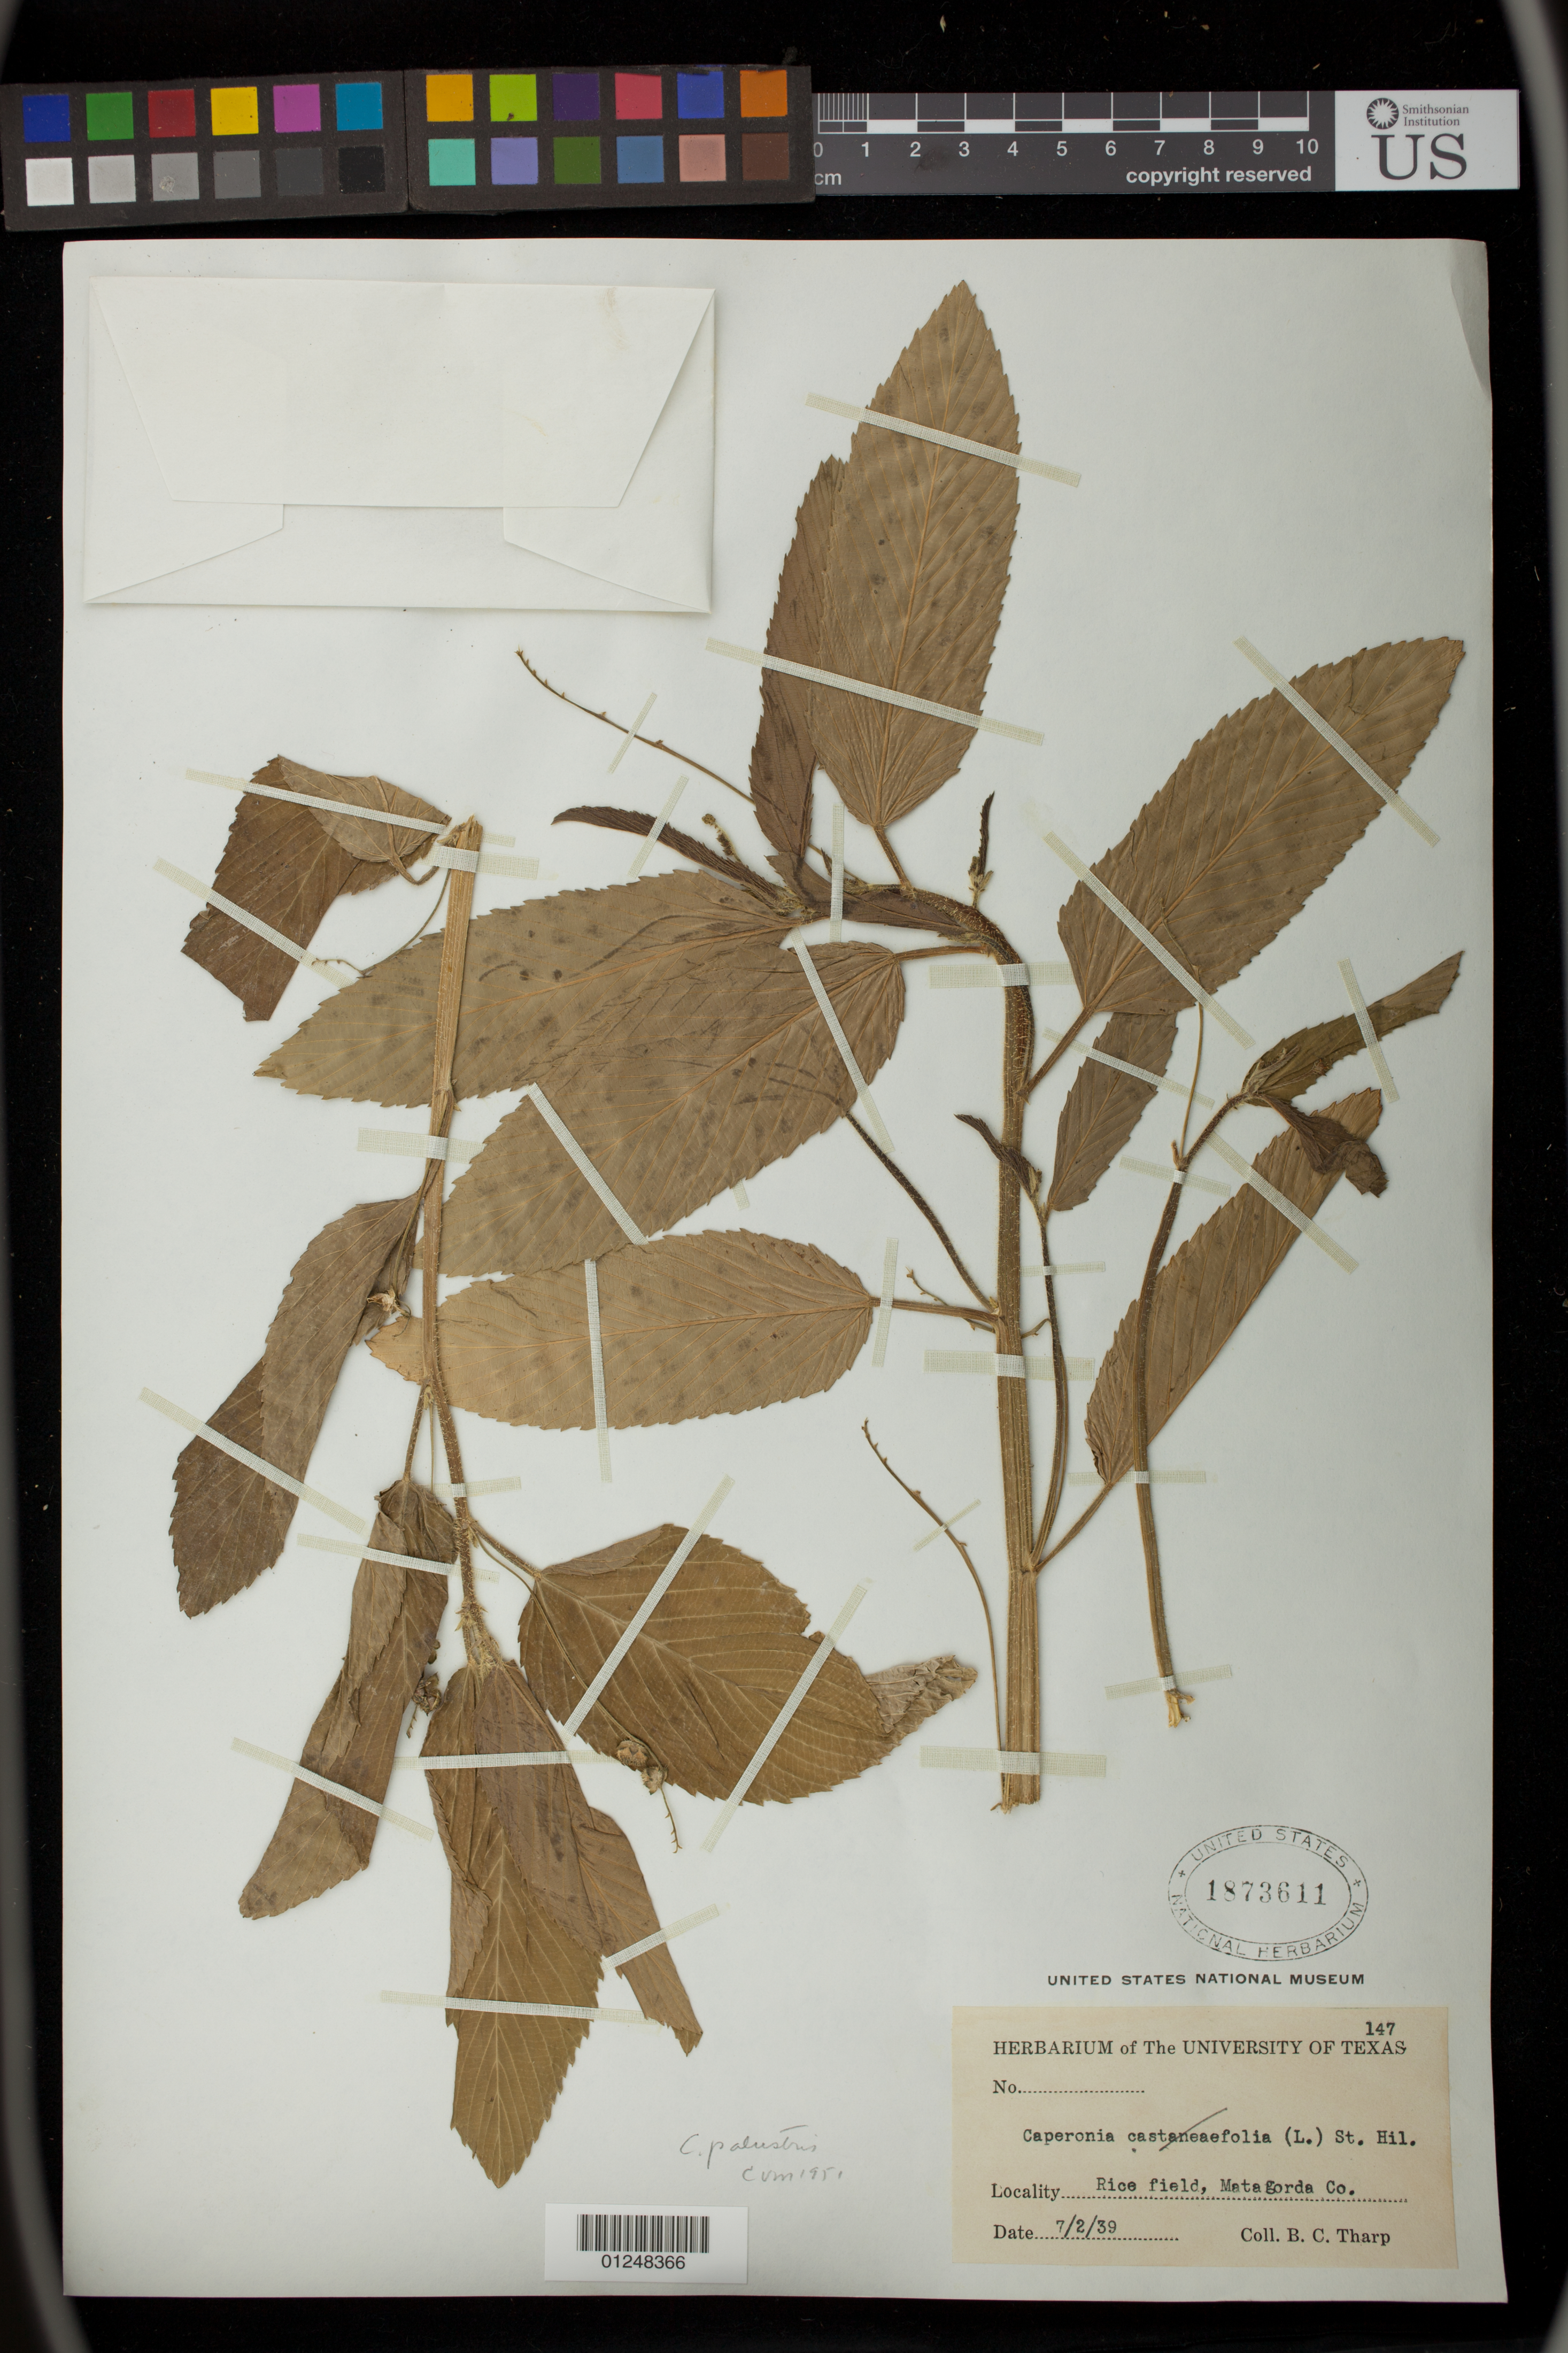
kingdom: Plantae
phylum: Tracheophyta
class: Magnoliopsida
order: Malpighiales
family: Euphorbiaceae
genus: Caperonia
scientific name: Caperonia castaneifolia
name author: (L.) A. St.-Hil.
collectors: B. C. Tharp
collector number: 147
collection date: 1939-02-07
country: United States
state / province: Texas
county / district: Matagorda Co.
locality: rice field, Matagorda Co.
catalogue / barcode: US 1873611